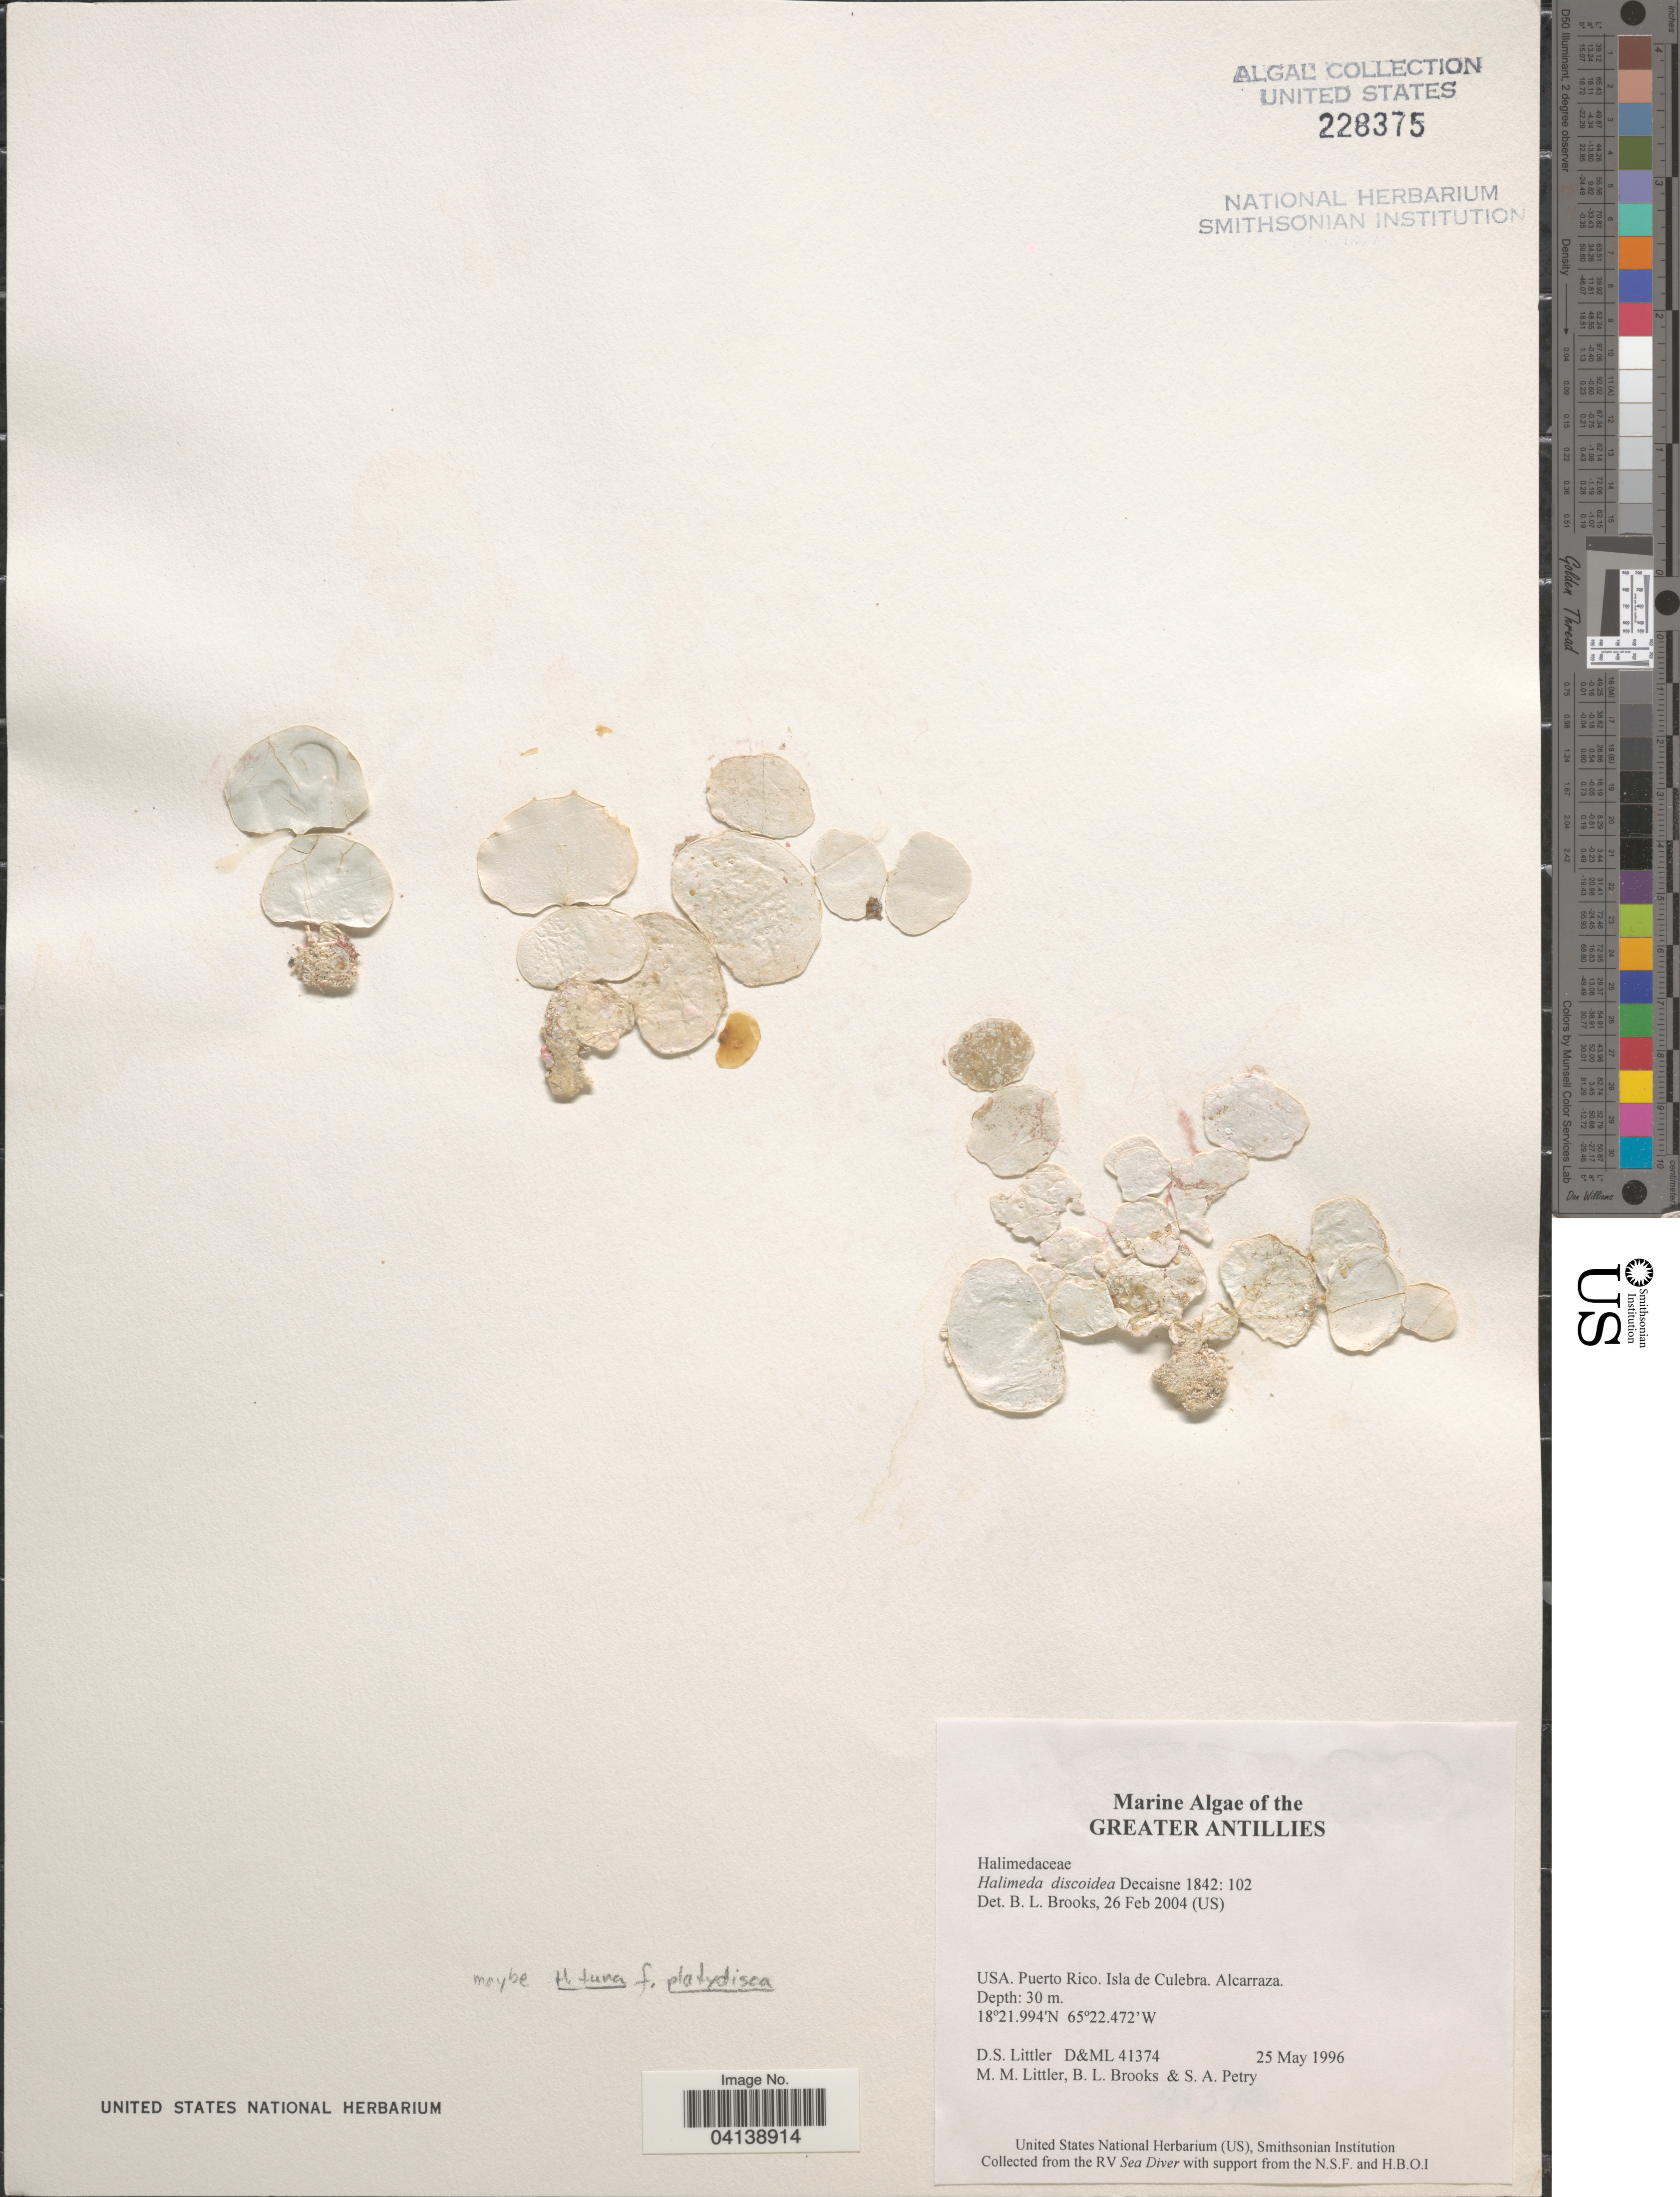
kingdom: Plantae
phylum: Chlorophyta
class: Ulvophyceae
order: Bryopsidales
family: Halimedaceae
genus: Halimeda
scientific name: Halimeda discoidea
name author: Decne.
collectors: D. S. Littler, B. Brooks & S. Petry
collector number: D&ML41374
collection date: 1996-05-25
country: Puerto Rico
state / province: Culebra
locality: The Greater Antillies. Isla de Culebra. Alcarraza.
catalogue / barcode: US 228375